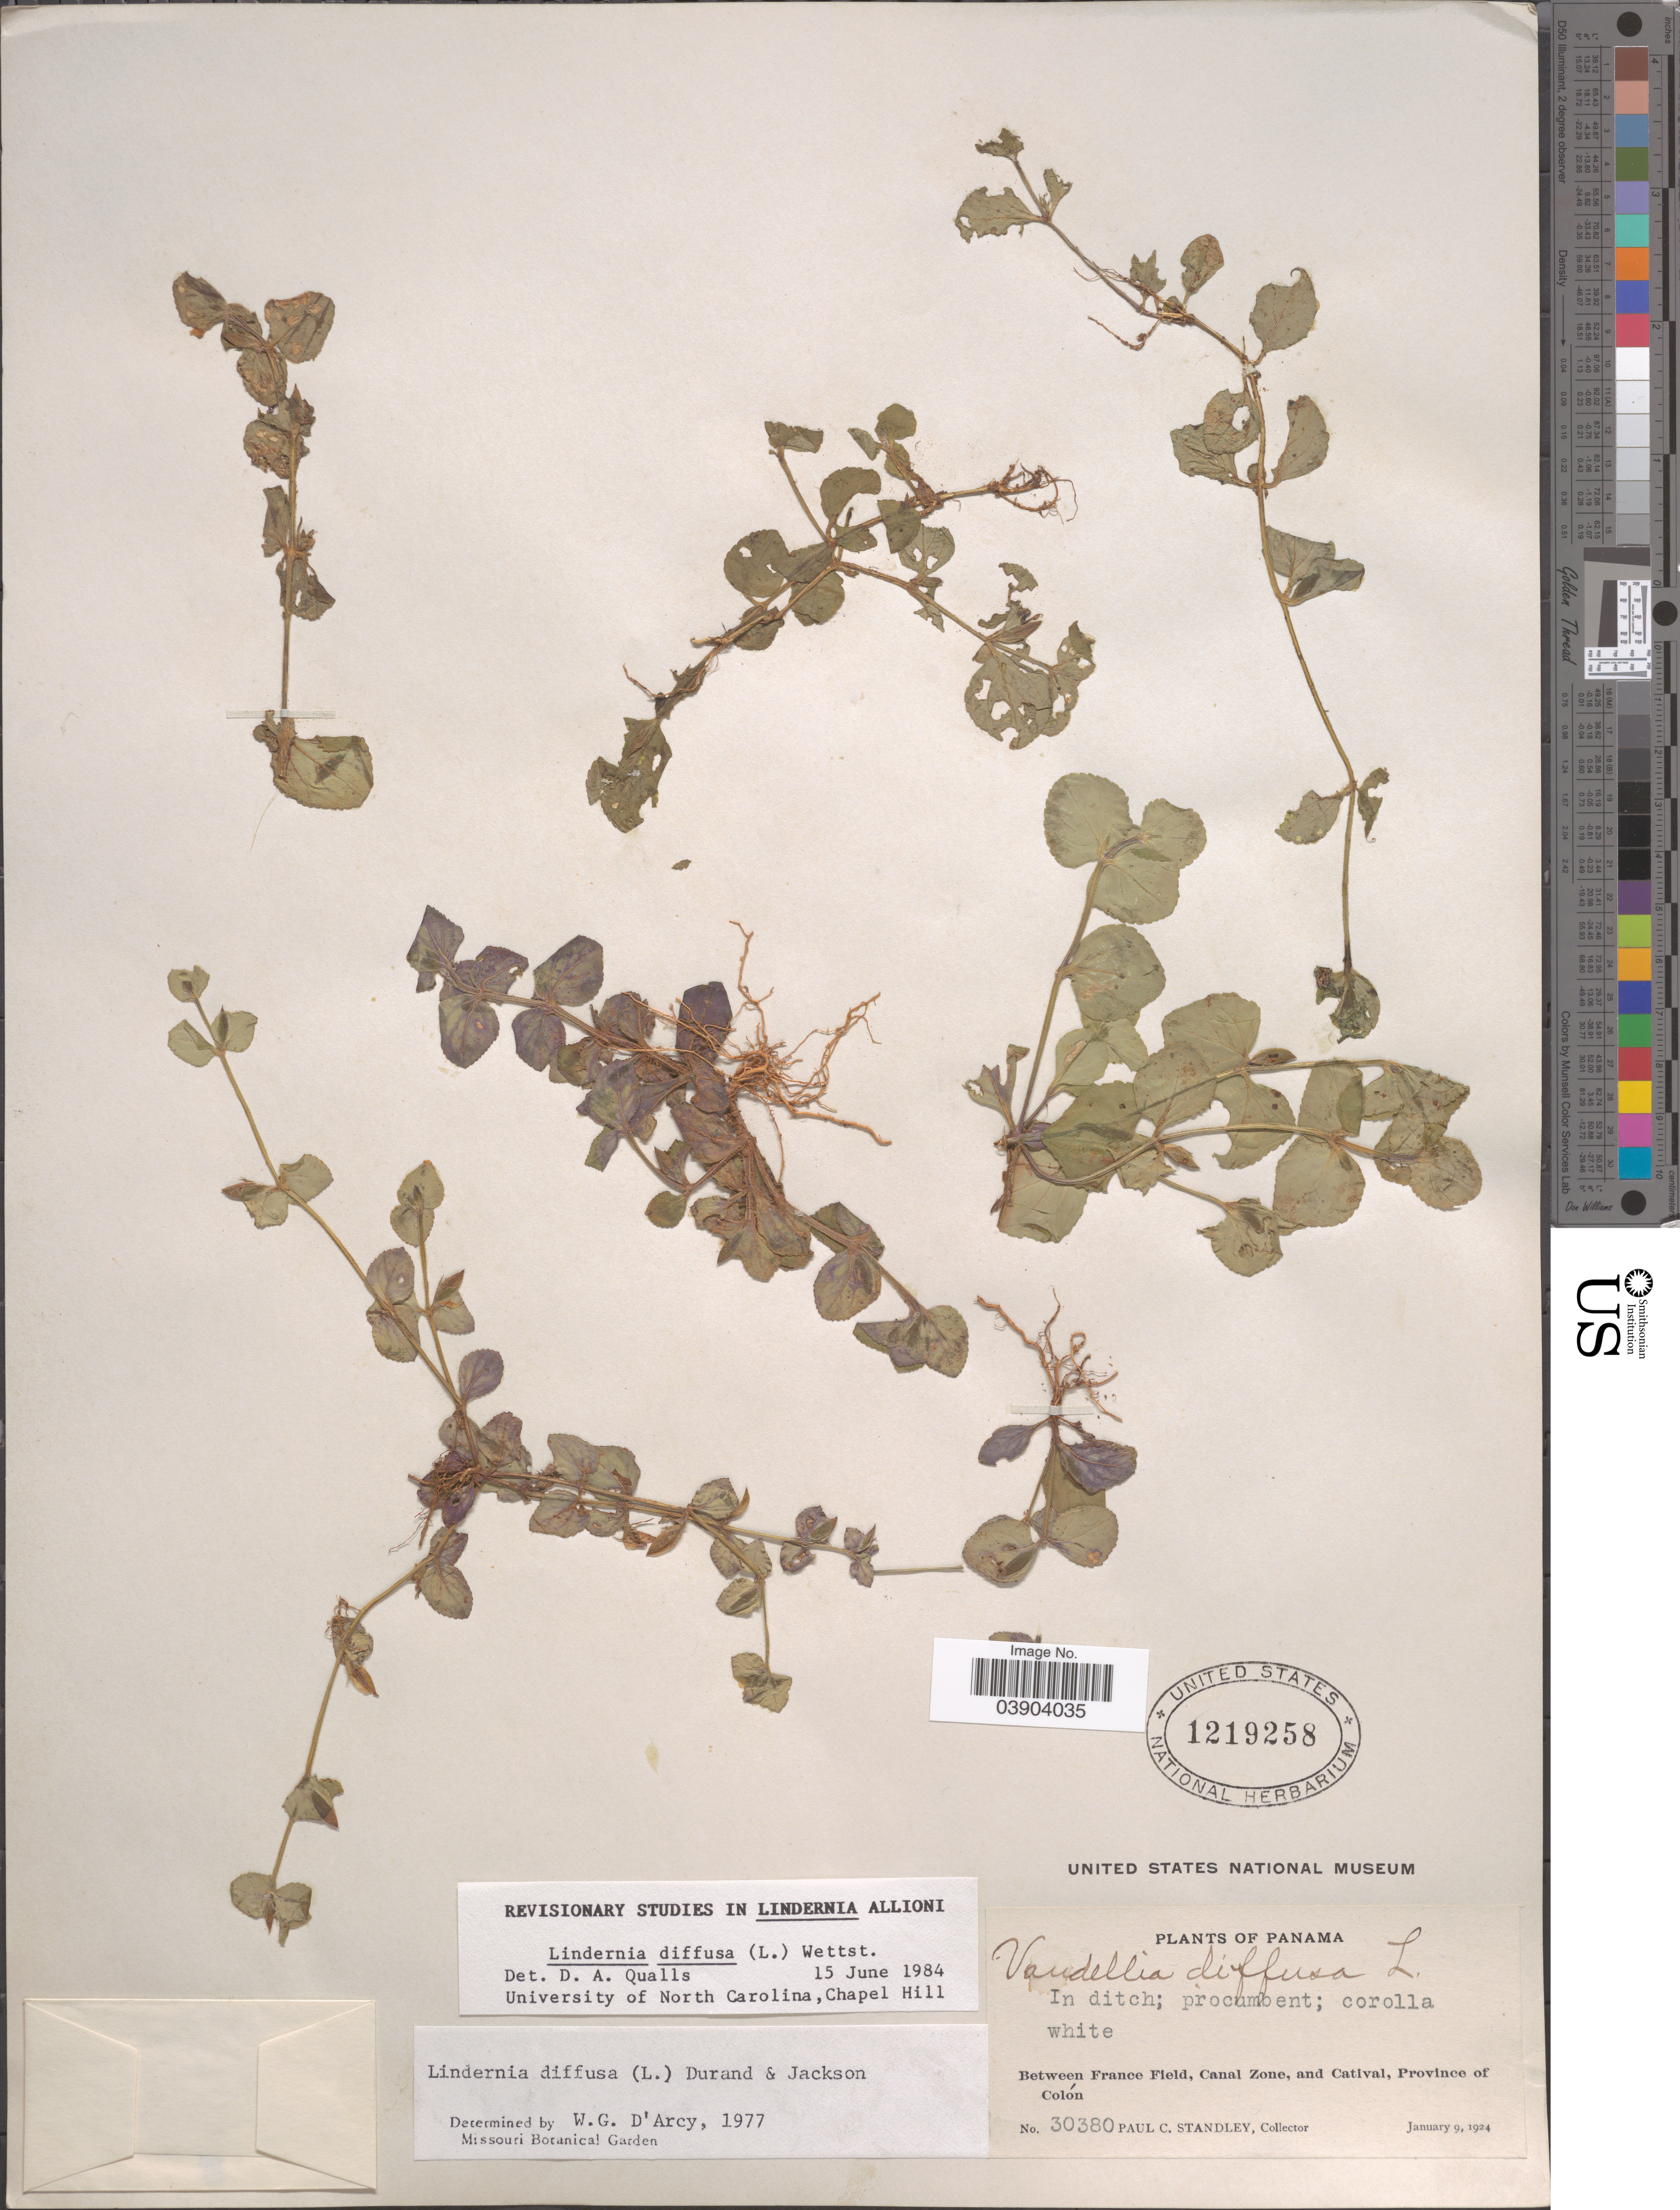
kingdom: Plantae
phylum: Tracheophyta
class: Magnoliopsida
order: Lamiales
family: Linderniaceae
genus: Lindernia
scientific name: Lindernia diffusa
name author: (L.) Wettst.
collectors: P. C. Standley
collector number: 30380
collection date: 1924-01-09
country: Panama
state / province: Colón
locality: Between France Field, Canal Zone, and Catival.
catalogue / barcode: US 1219258